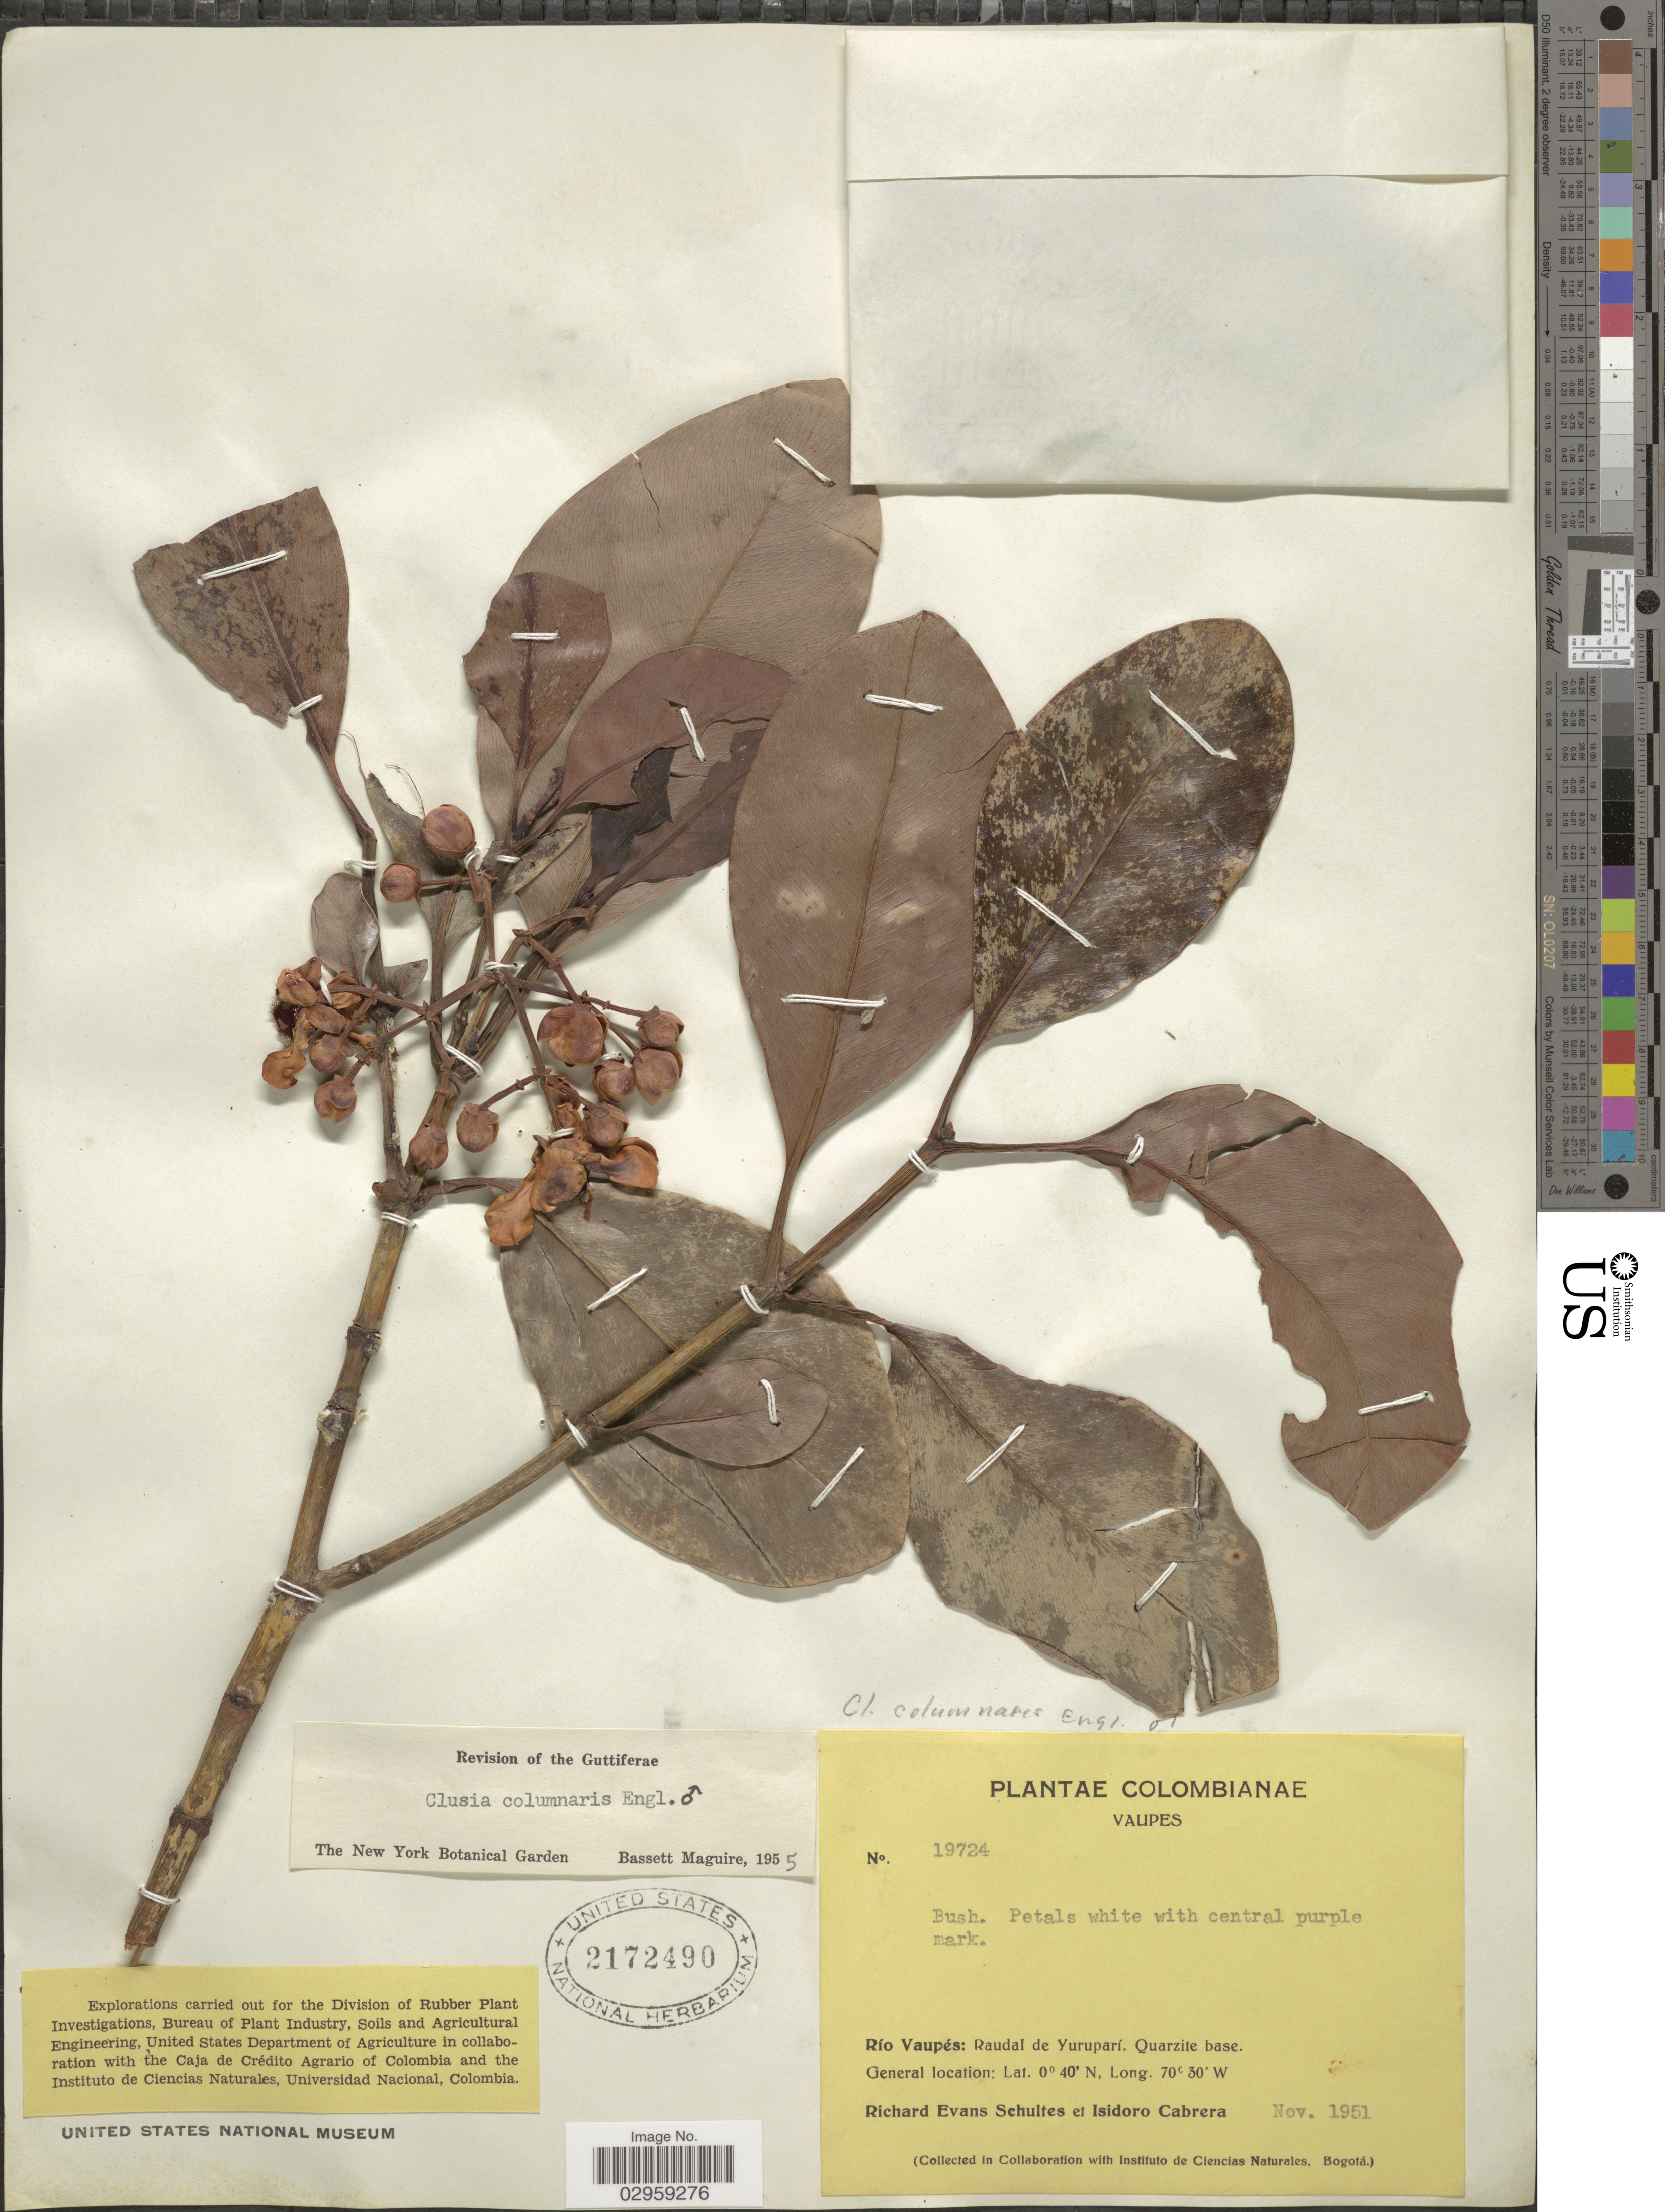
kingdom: Plantae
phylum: Tracheophyta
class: Magnoliopsida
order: Malpighiales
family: Clusiaceae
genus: Clusia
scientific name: Clusia columnaris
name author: Engl.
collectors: R. E. Schultes & I. Cabrera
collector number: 19724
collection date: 1951-11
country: Colombia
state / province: Vaupés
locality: Río Vaupés: Raudal de Yuruparí. Quartzite base.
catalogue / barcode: US 2172490